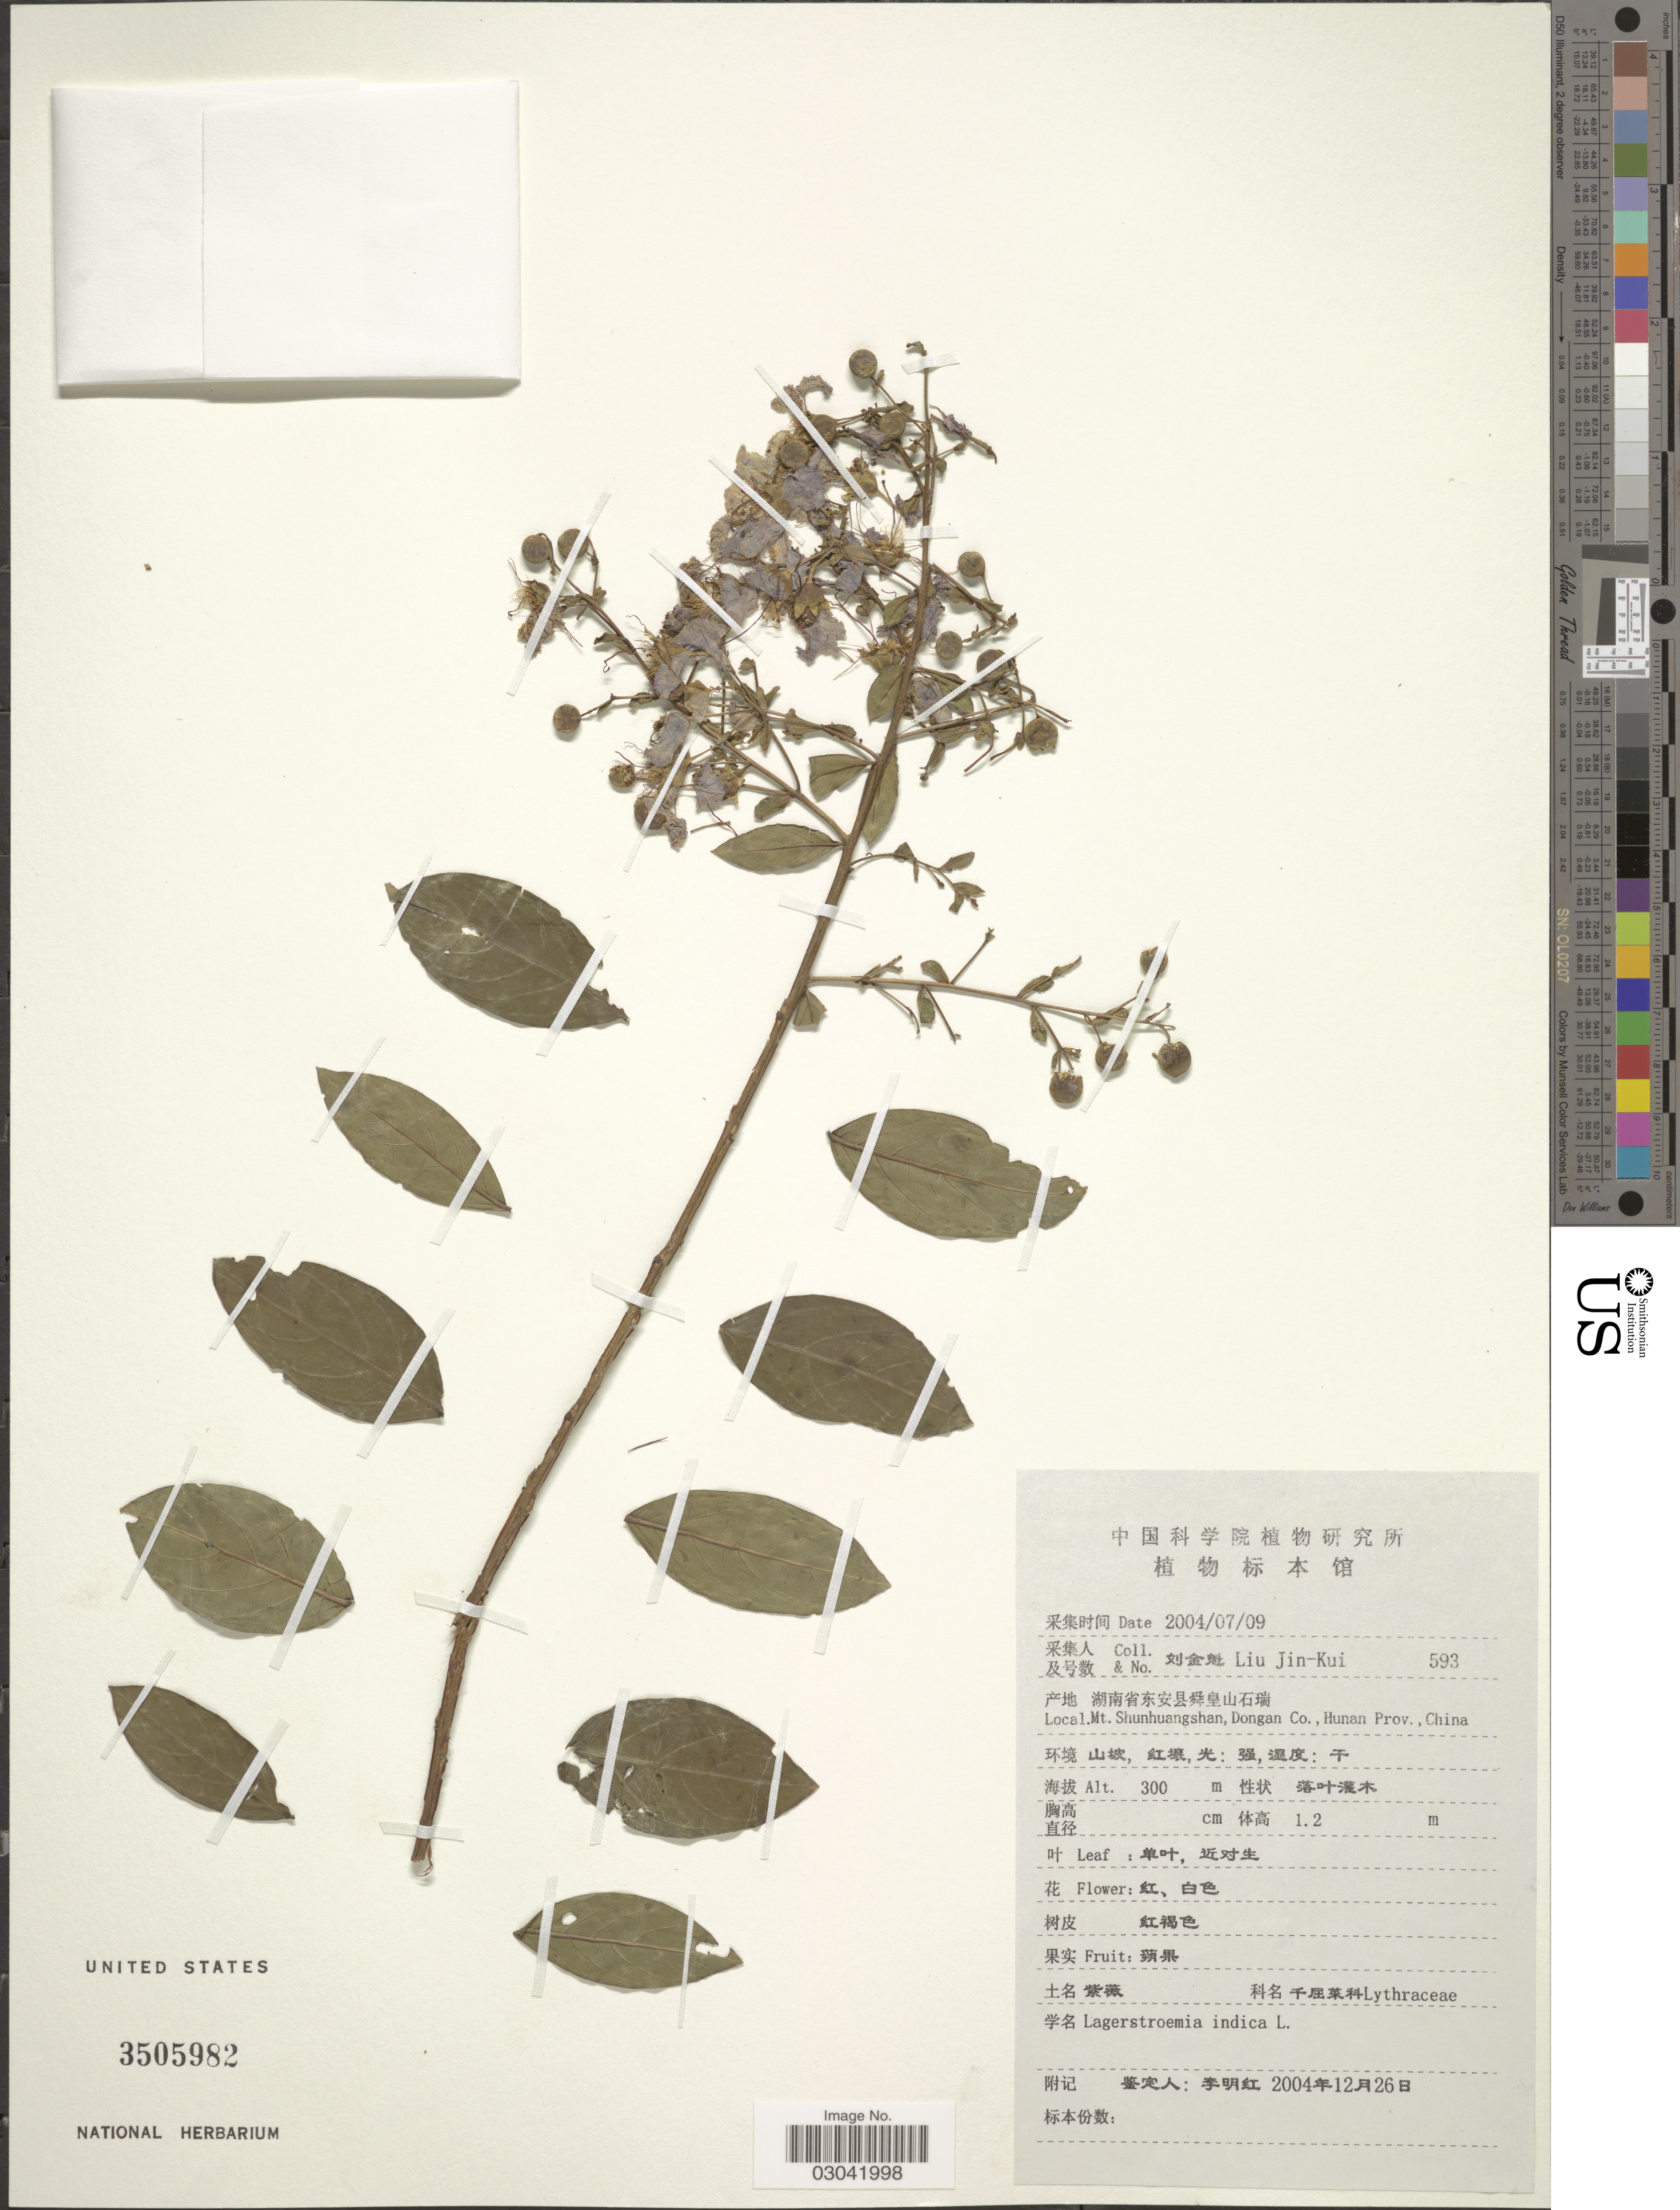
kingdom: Plantae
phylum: Tracheophyta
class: Magnoliopsida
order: Myrtales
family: Lythraceae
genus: Lagerstroemia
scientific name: Lagerstroemia indica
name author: L.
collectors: Liu Jin-Kui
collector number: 593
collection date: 2004-07-09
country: China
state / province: Hunan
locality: Mt. Shunhuangshan, Dongan Co.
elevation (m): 300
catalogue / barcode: US 3505982